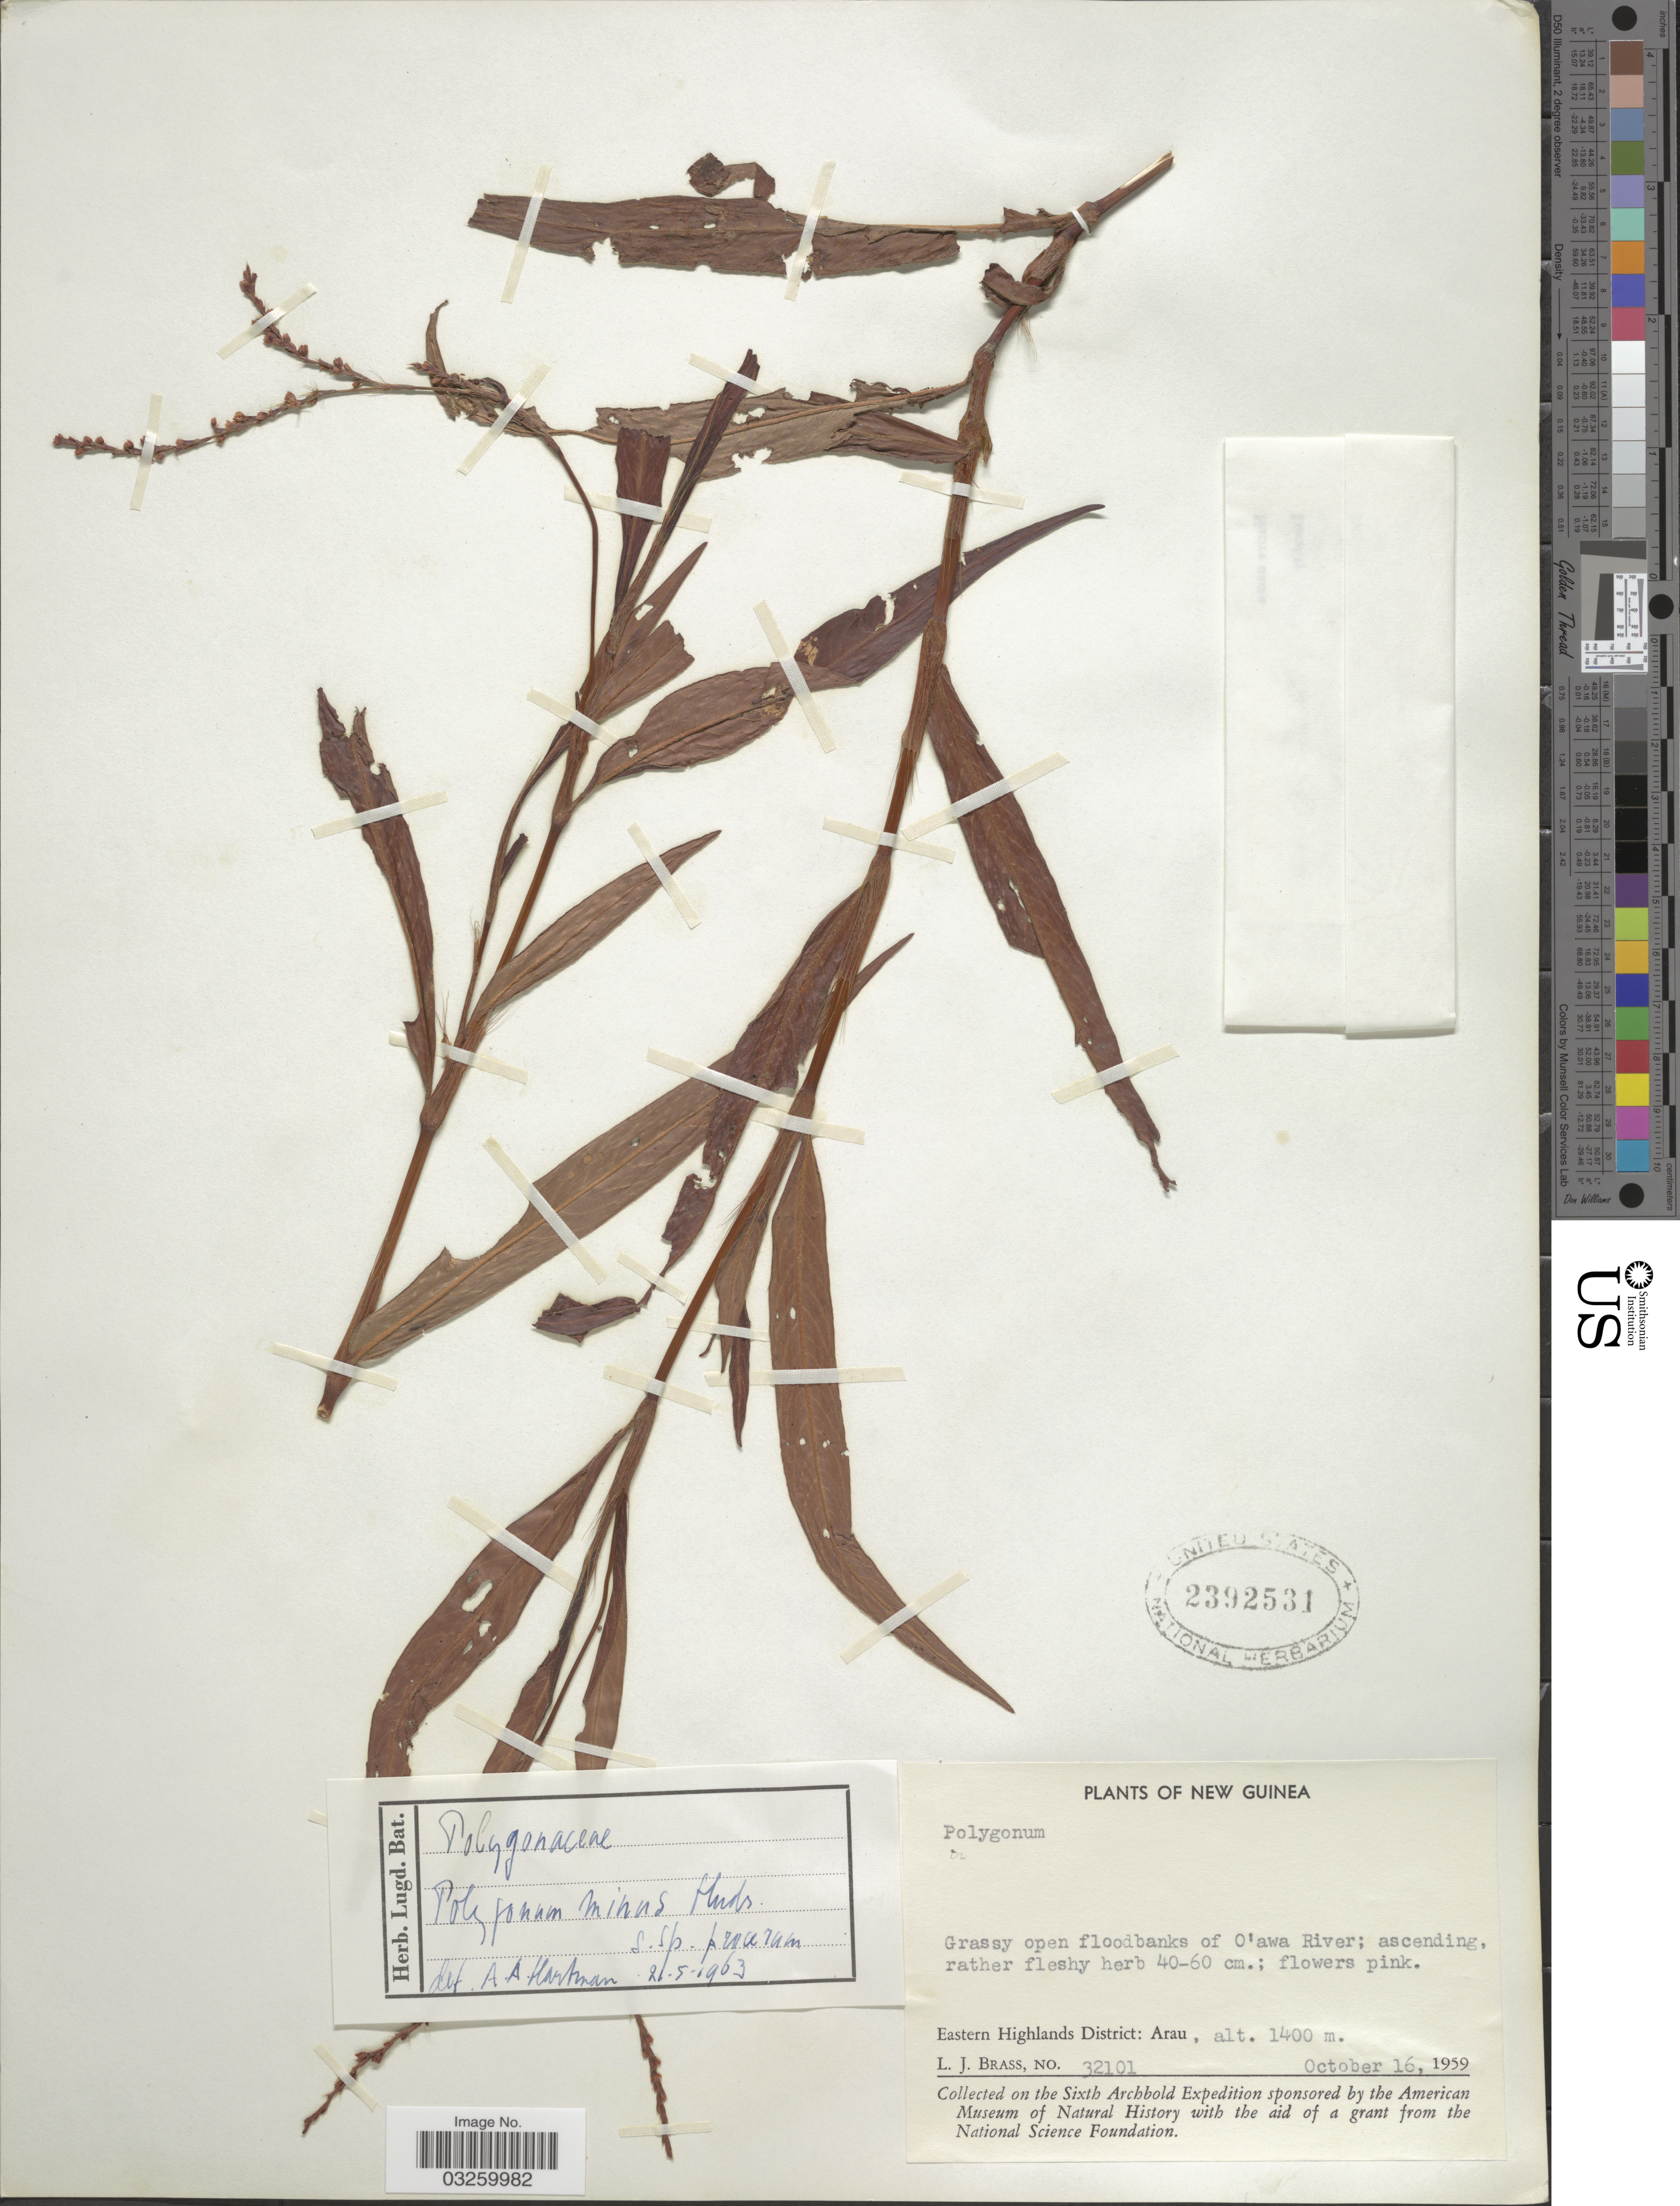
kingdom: Plantae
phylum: Tracheophyta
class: Magnoliopsida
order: Caryophyllales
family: Polygonaceae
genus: Persicaria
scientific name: Persicaria minor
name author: (Huds.) Opiz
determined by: Wagner, W. L., (BOT), Smithsonian Institution - National Museum of Natural History (UNITED STATES)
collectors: L. J. Brass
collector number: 32101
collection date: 1959-10-16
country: Papua New Guinea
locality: Grassy open floodbanks of O'awa River. New Guinea. Eastern Highlands District: Arau.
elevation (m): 1400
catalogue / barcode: US 2392531